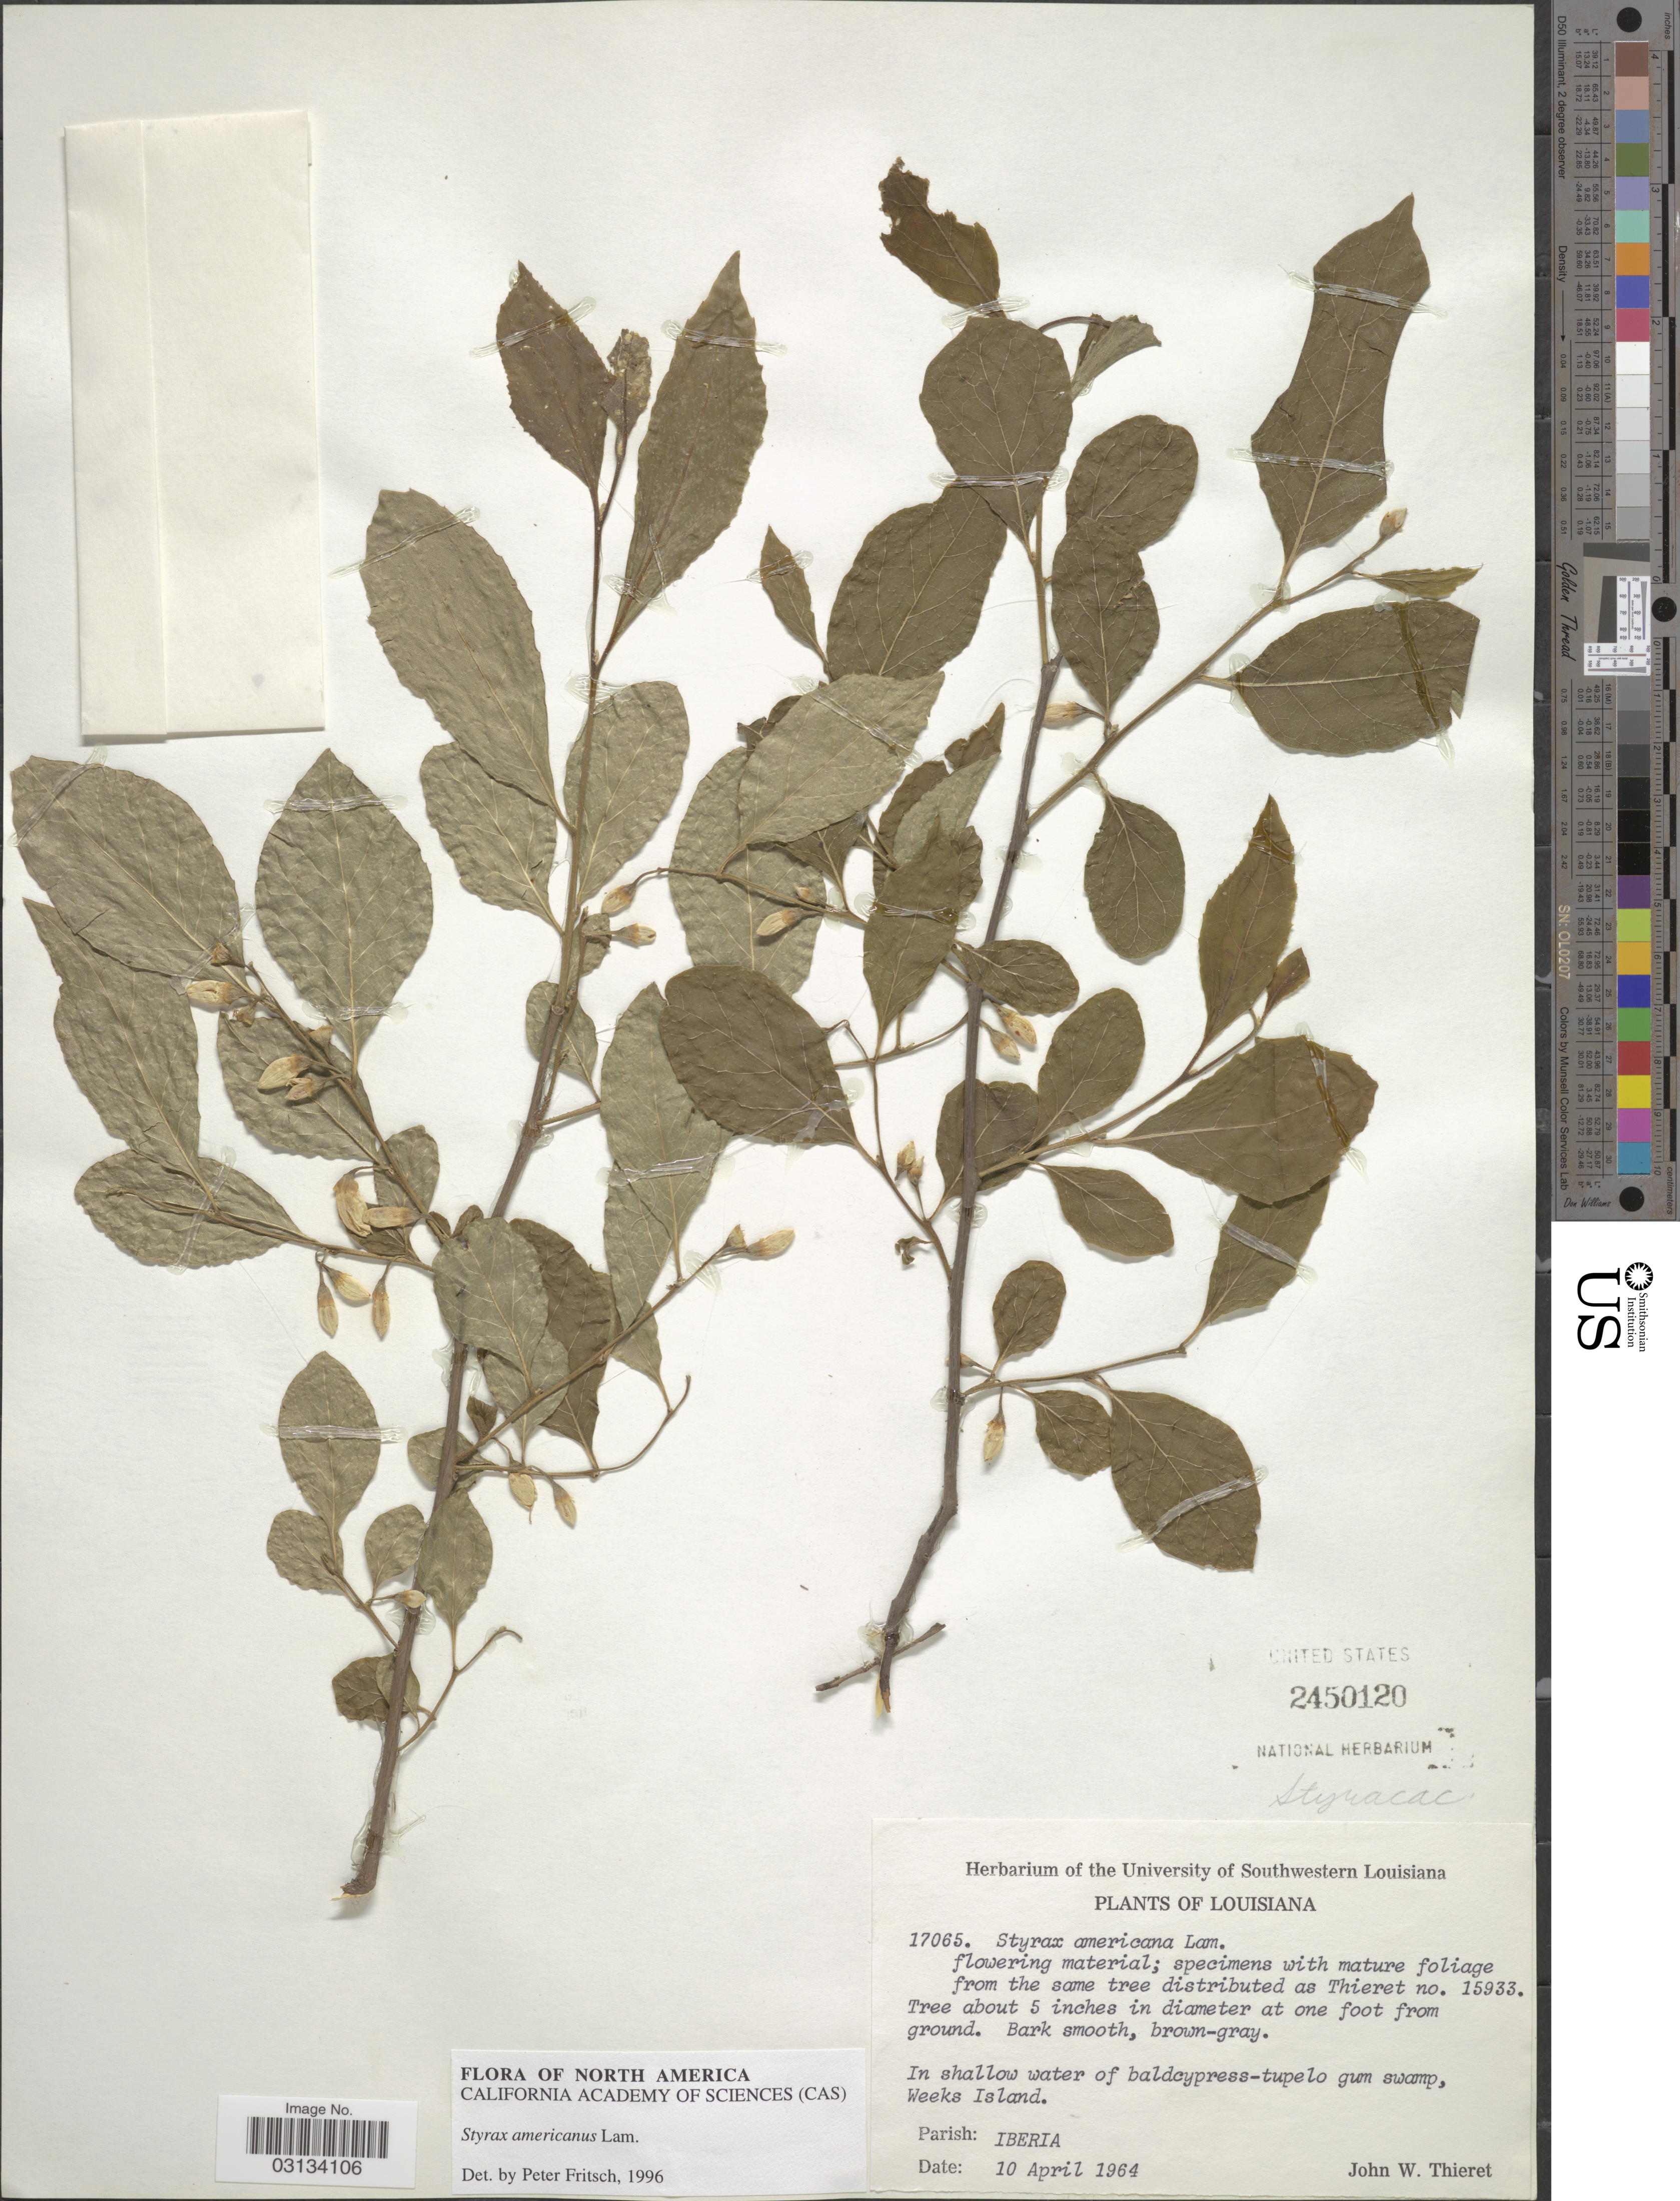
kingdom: Plantae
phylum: Tracheophyta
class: Magnoliopsida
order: Ericales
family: Styracaceae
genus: Styrax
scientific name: Styrax americanus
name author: Lam.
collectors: J. W. Thieret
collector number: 17065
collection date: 1964-04-10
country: United States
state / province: Louisiana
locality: Weeks Island. Parish: Iberia.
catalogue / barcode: US 2450120